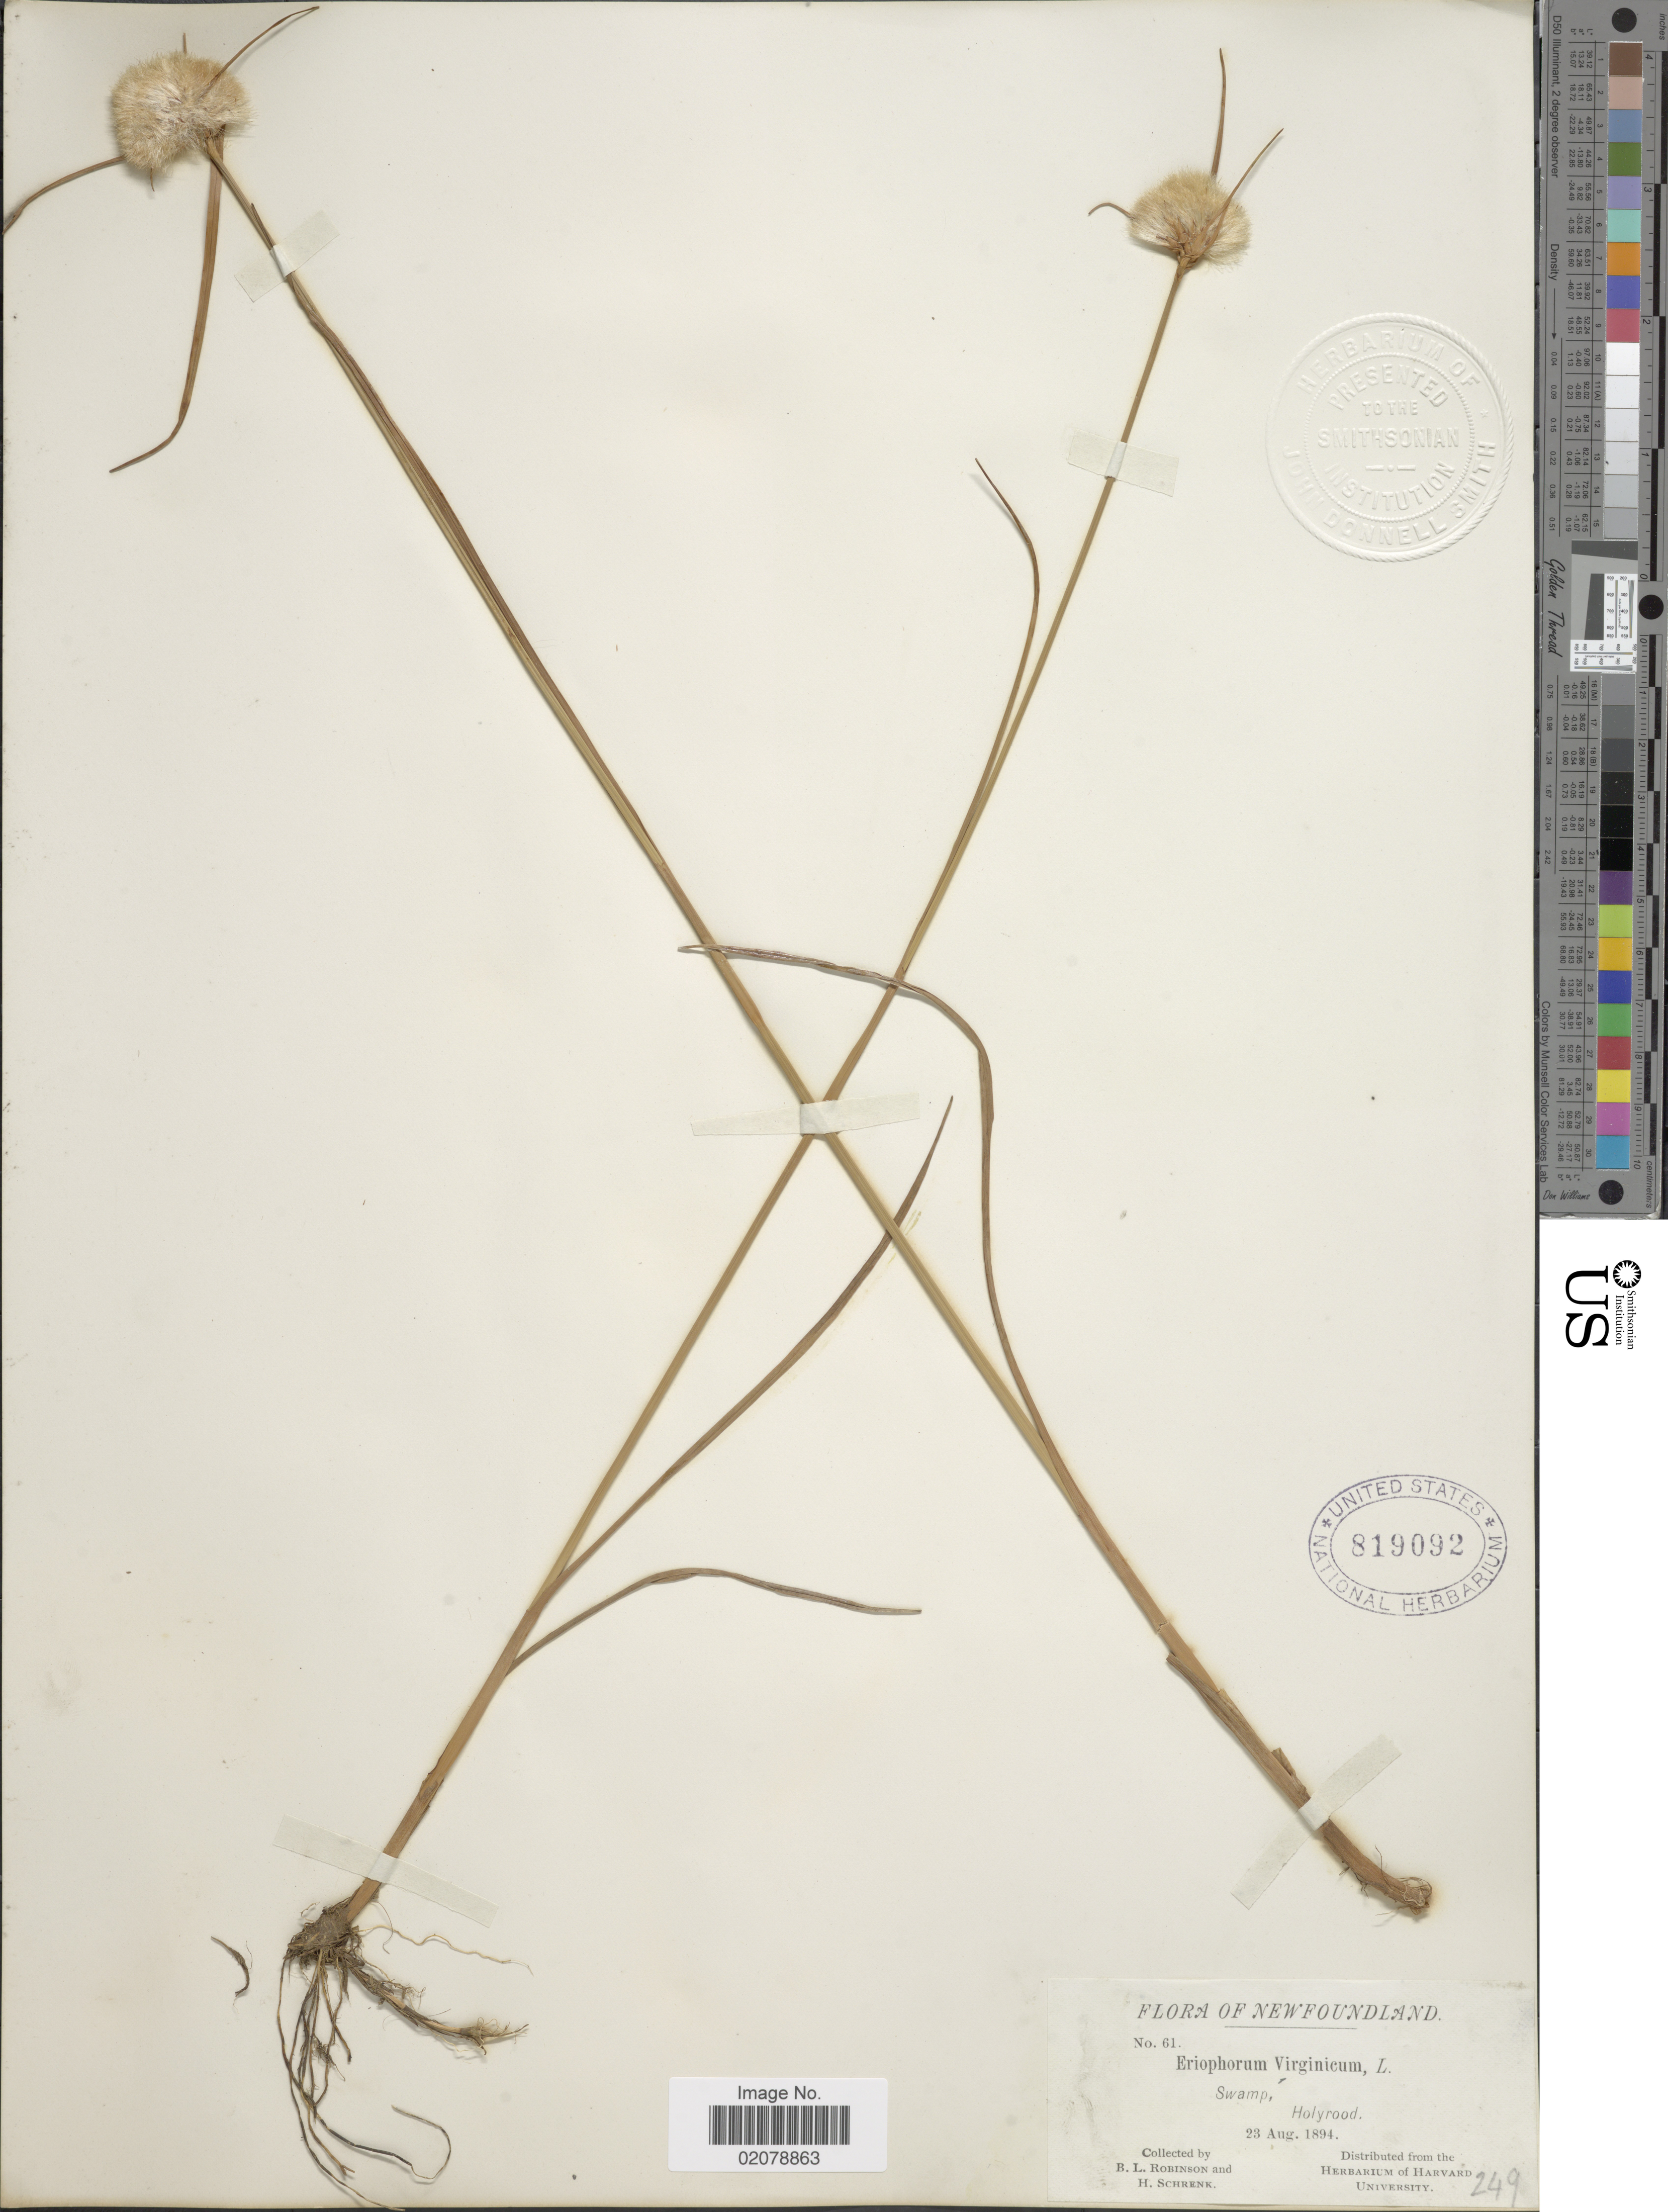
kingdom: Plantae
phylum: Tracheophyta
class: Liliopsida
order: Poales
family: Cyperaceae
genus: Eriophorum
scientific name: Eriophorum virginicum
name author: L.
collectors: B. L. Robinson & H. v. Schrenk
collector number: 61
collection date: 1894-08-23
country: Canada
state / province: Newfoundland and Labrador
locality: Swamp, Holyrood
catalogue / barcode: US 819092